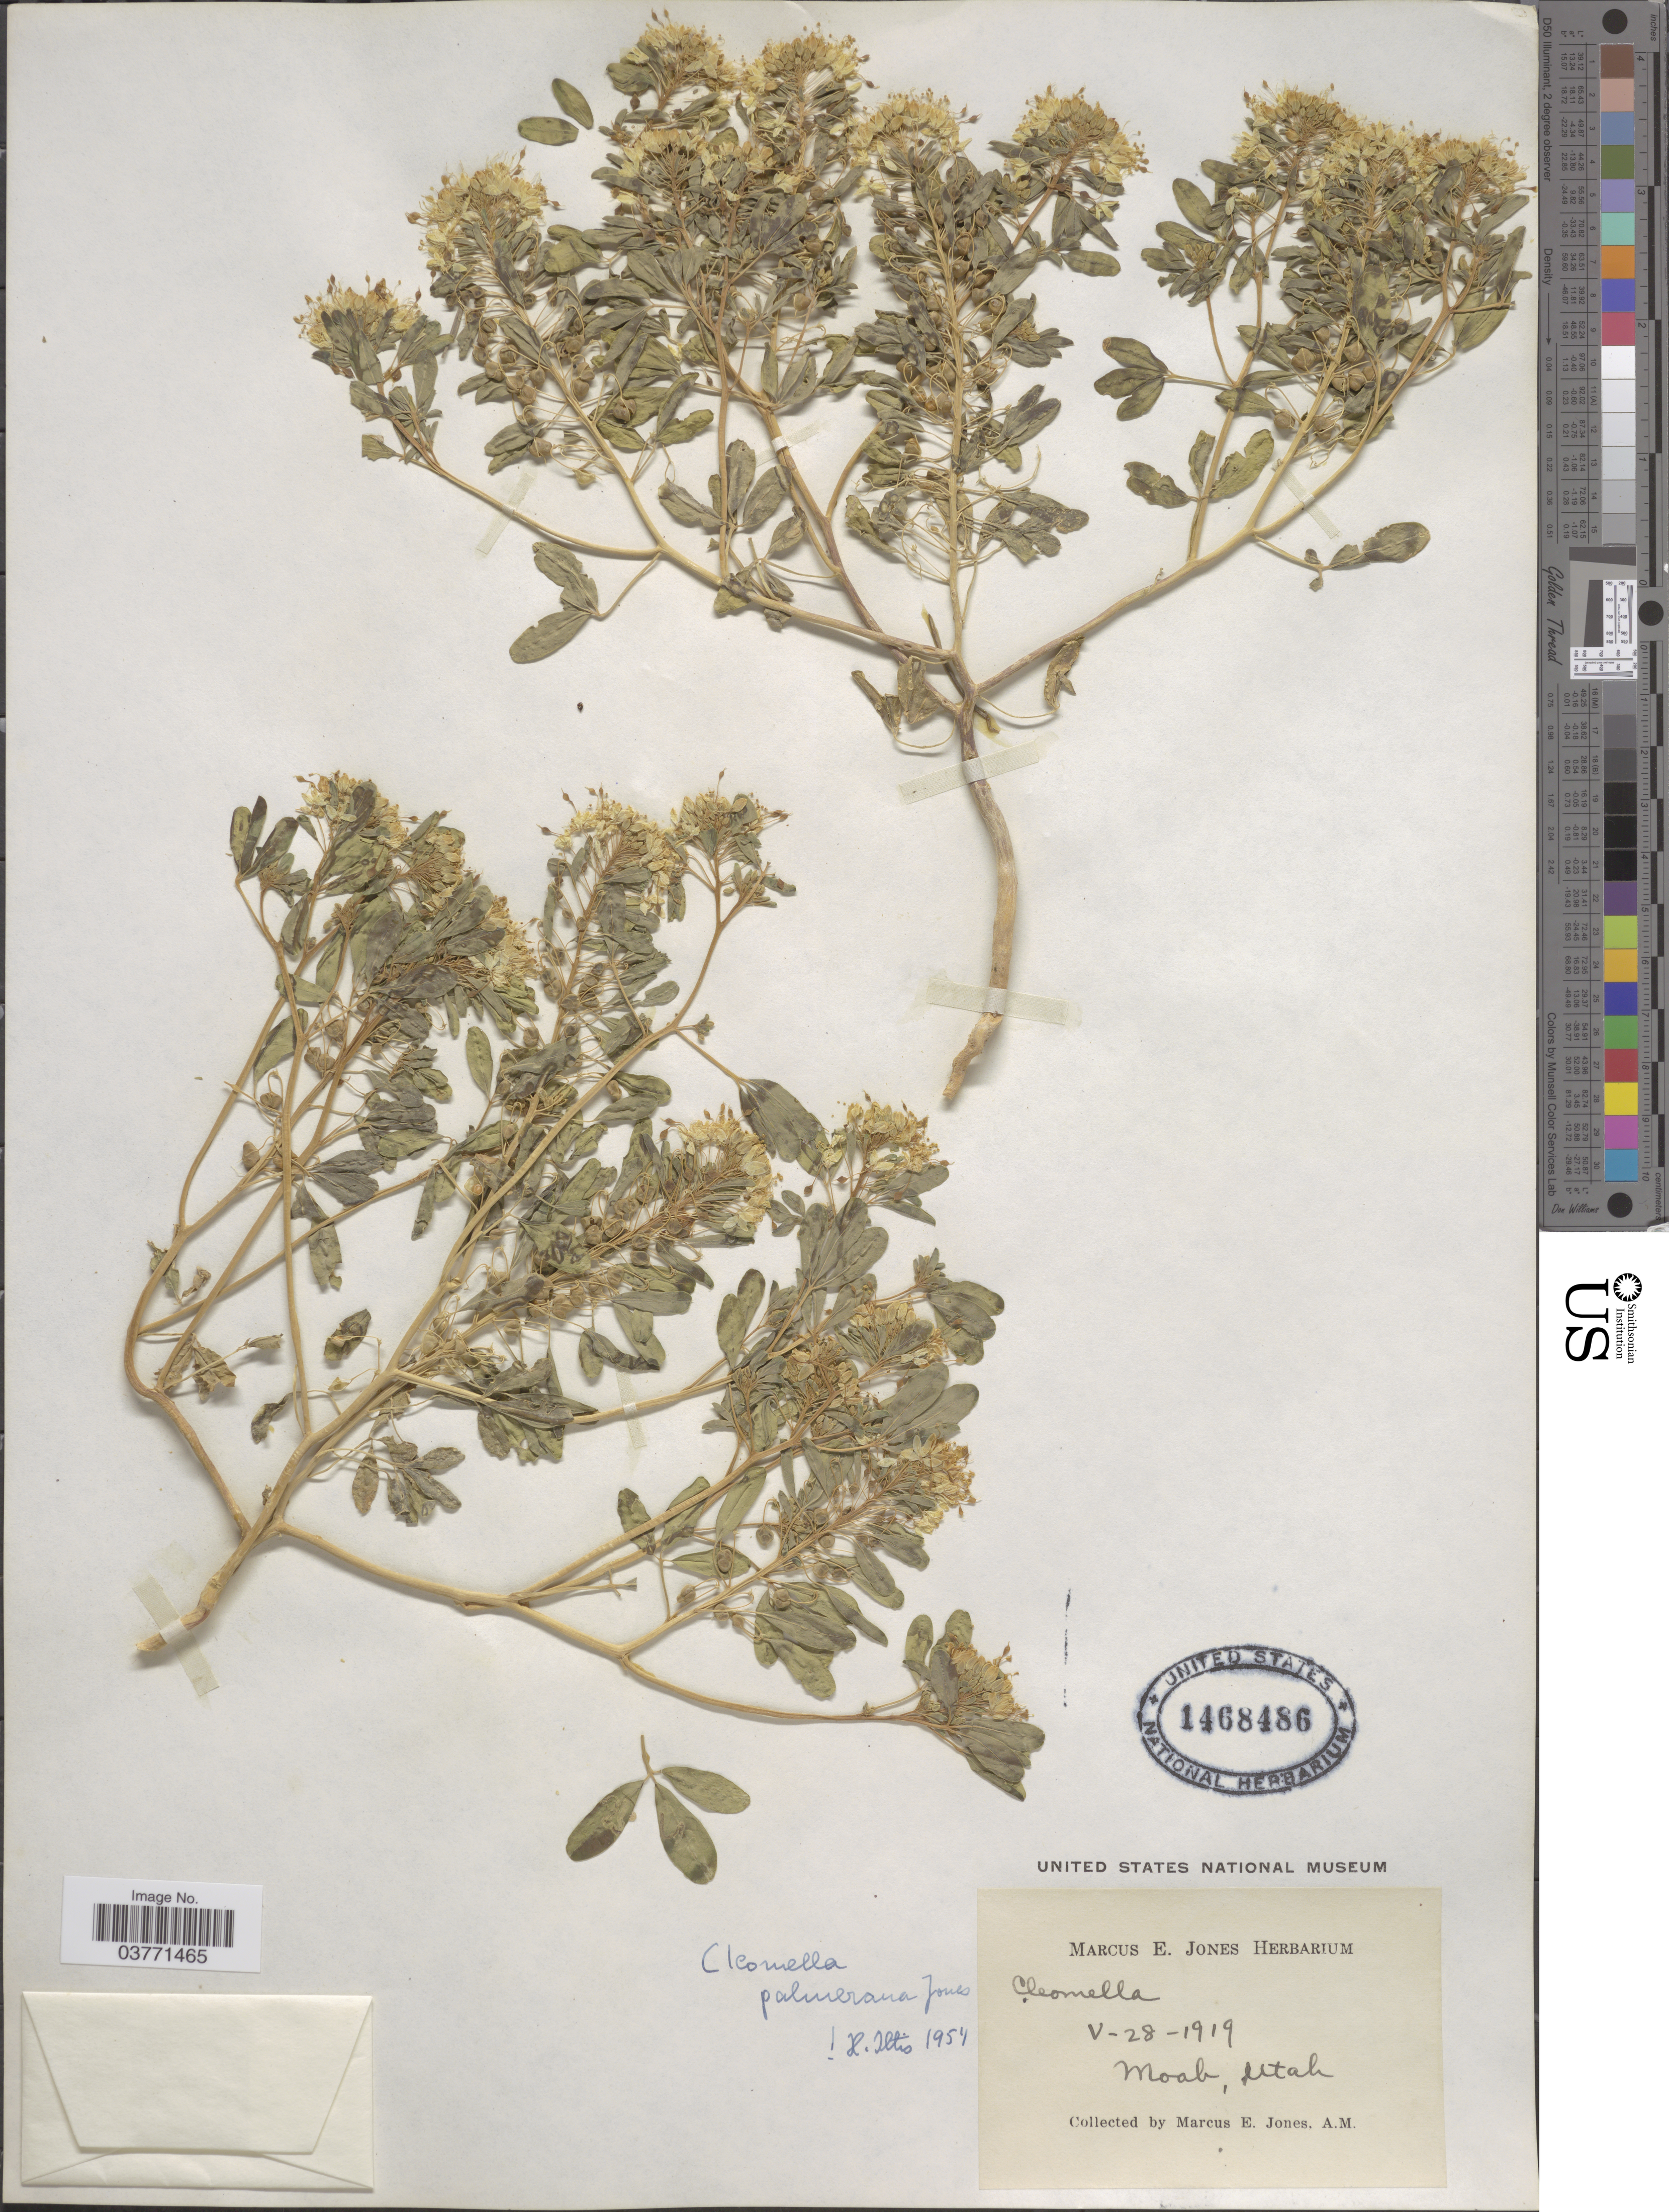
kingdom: Plantae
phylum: Tracheophyta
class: Magnoliopsida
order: Brassicales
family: Cleomaceae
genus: Cleomella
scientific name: Cleomella palmerana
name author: M.E. Jones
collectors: M. E. Jones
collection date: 1919-05-28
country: United States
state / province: Utah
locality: Moab.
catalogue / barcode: US 1468486